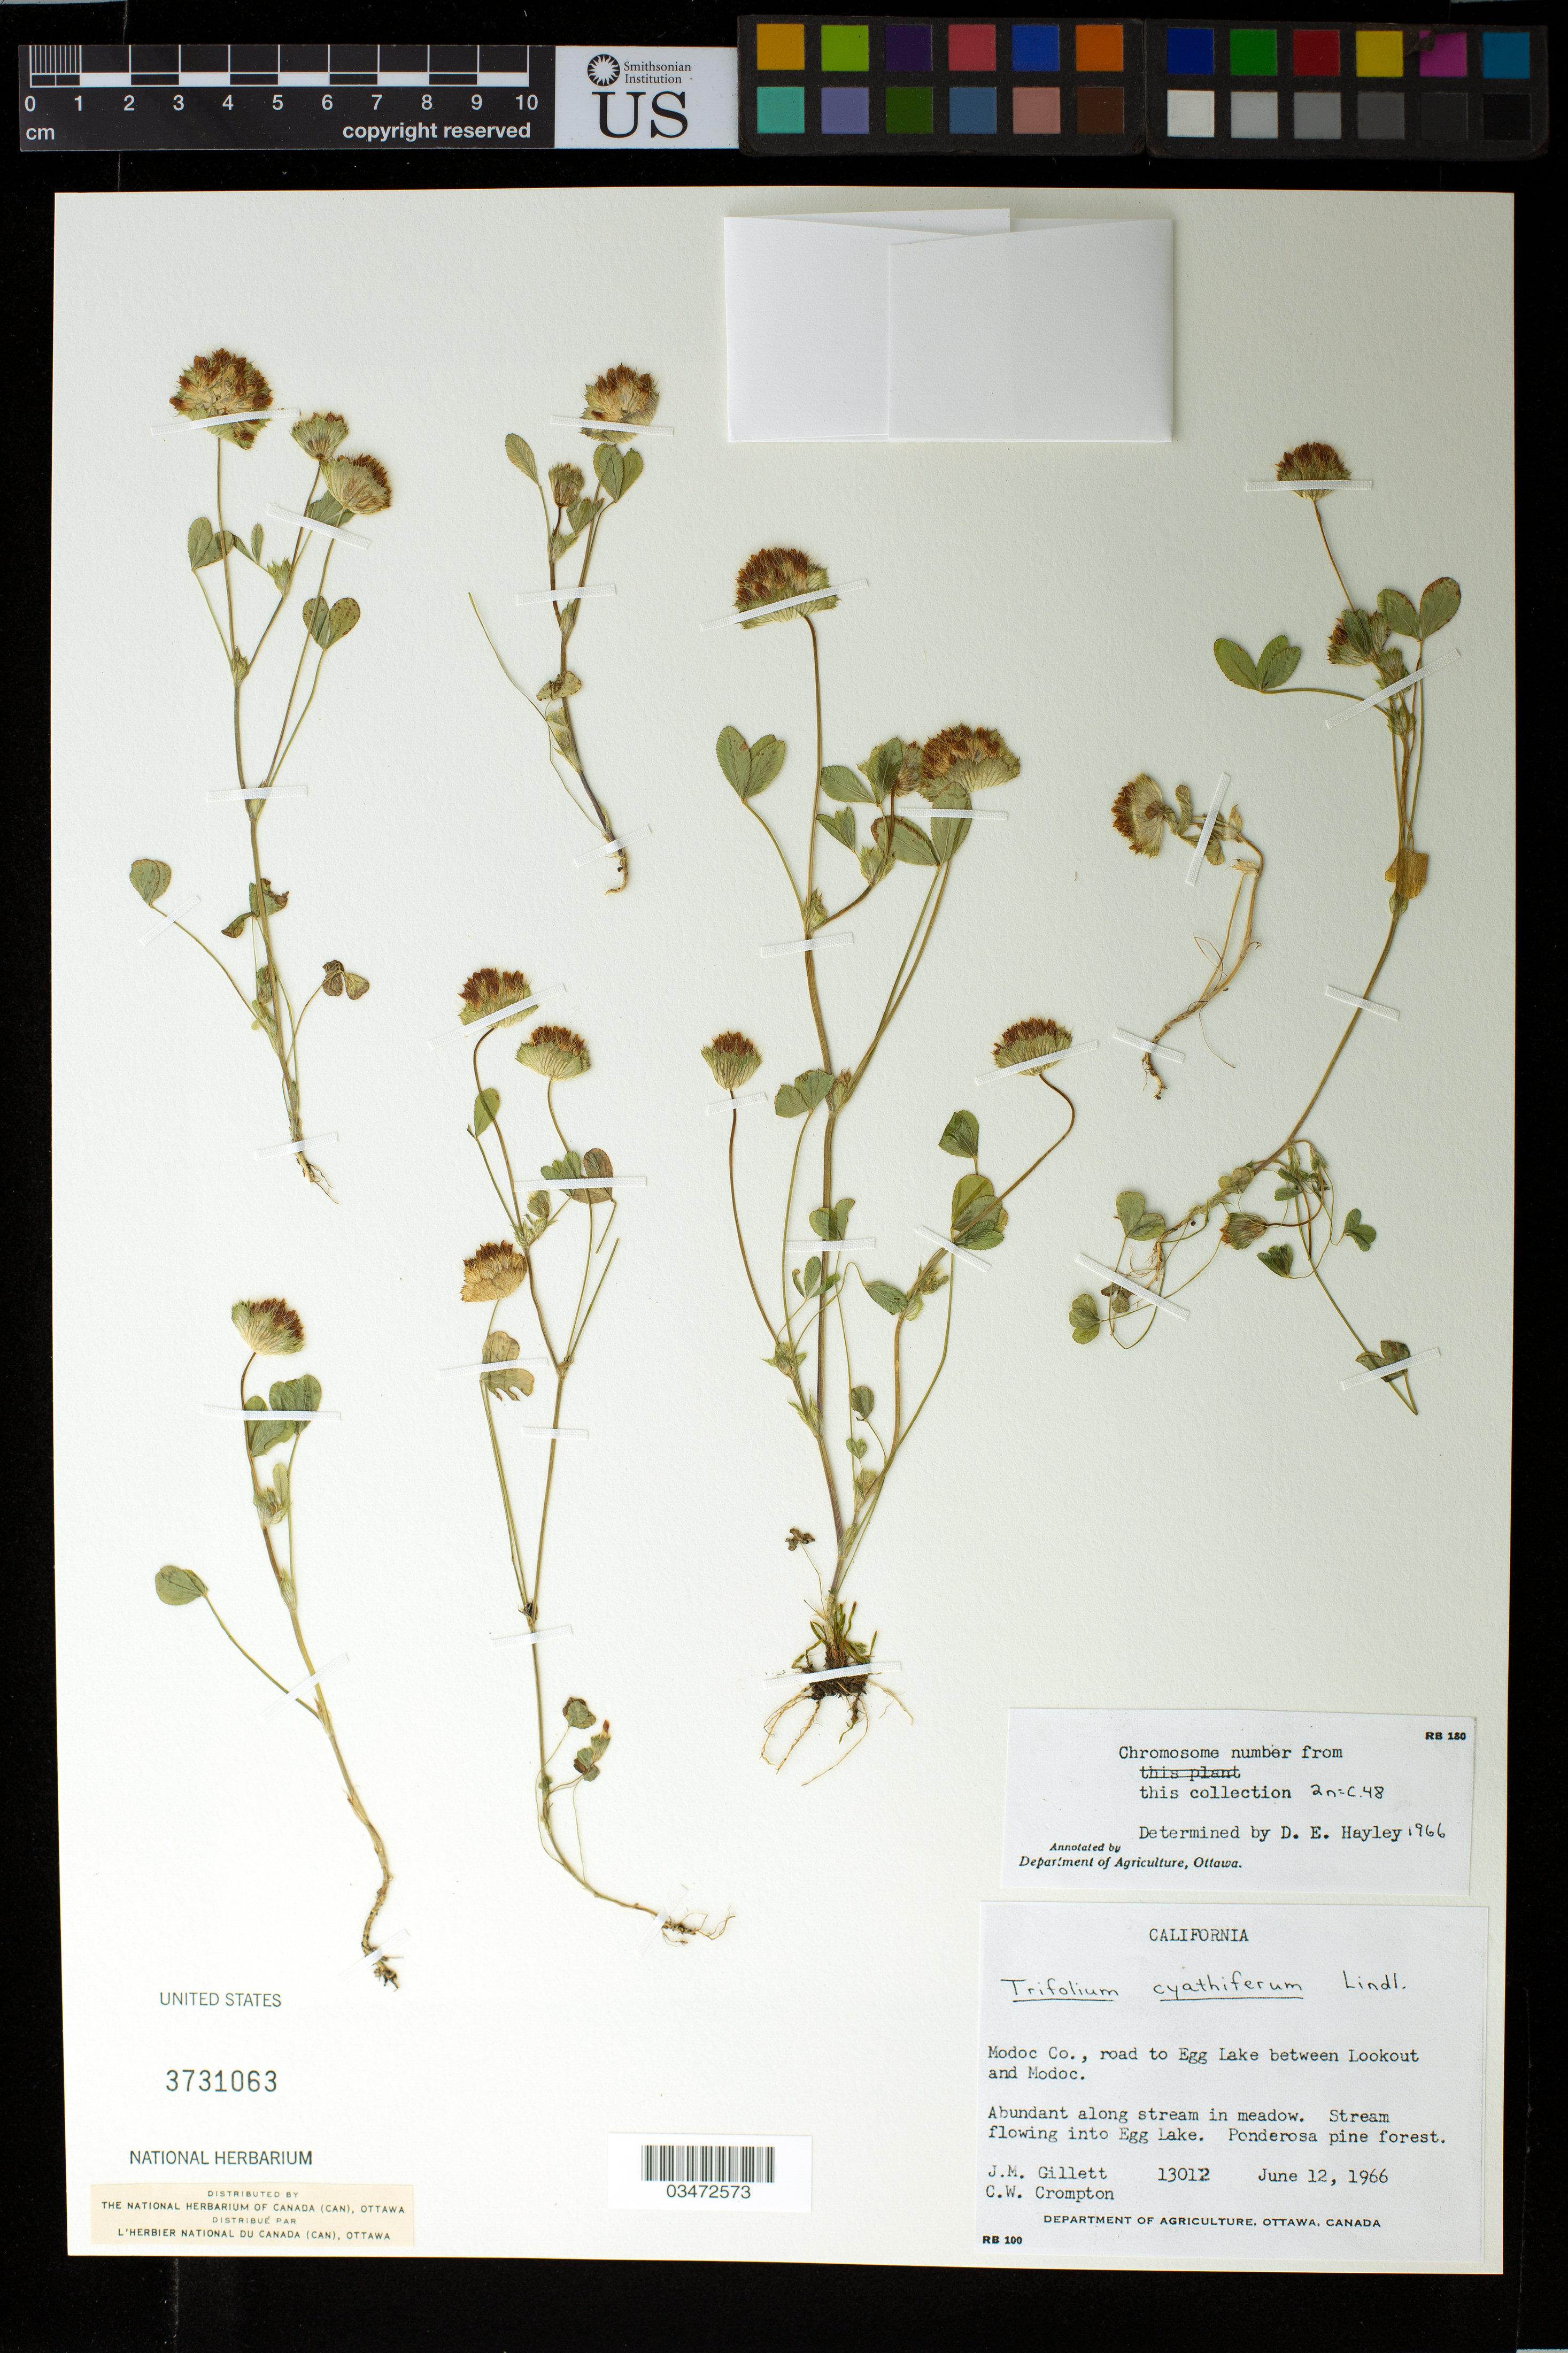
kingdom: Plantae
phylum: Tracheophyta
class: Magnoliopsida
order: Fabales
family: Fabaceae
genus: Trifolium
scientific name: Trifolium cyathiferum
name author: Lindl.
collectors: J. M. Gillett & C. W. Crompton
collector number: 13012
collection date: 1966-06-12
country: United States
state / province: Oregon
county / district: Lake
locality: Modoc CO., road to Egg Lake between Lookout and Modoc.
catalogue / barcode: US 3731063